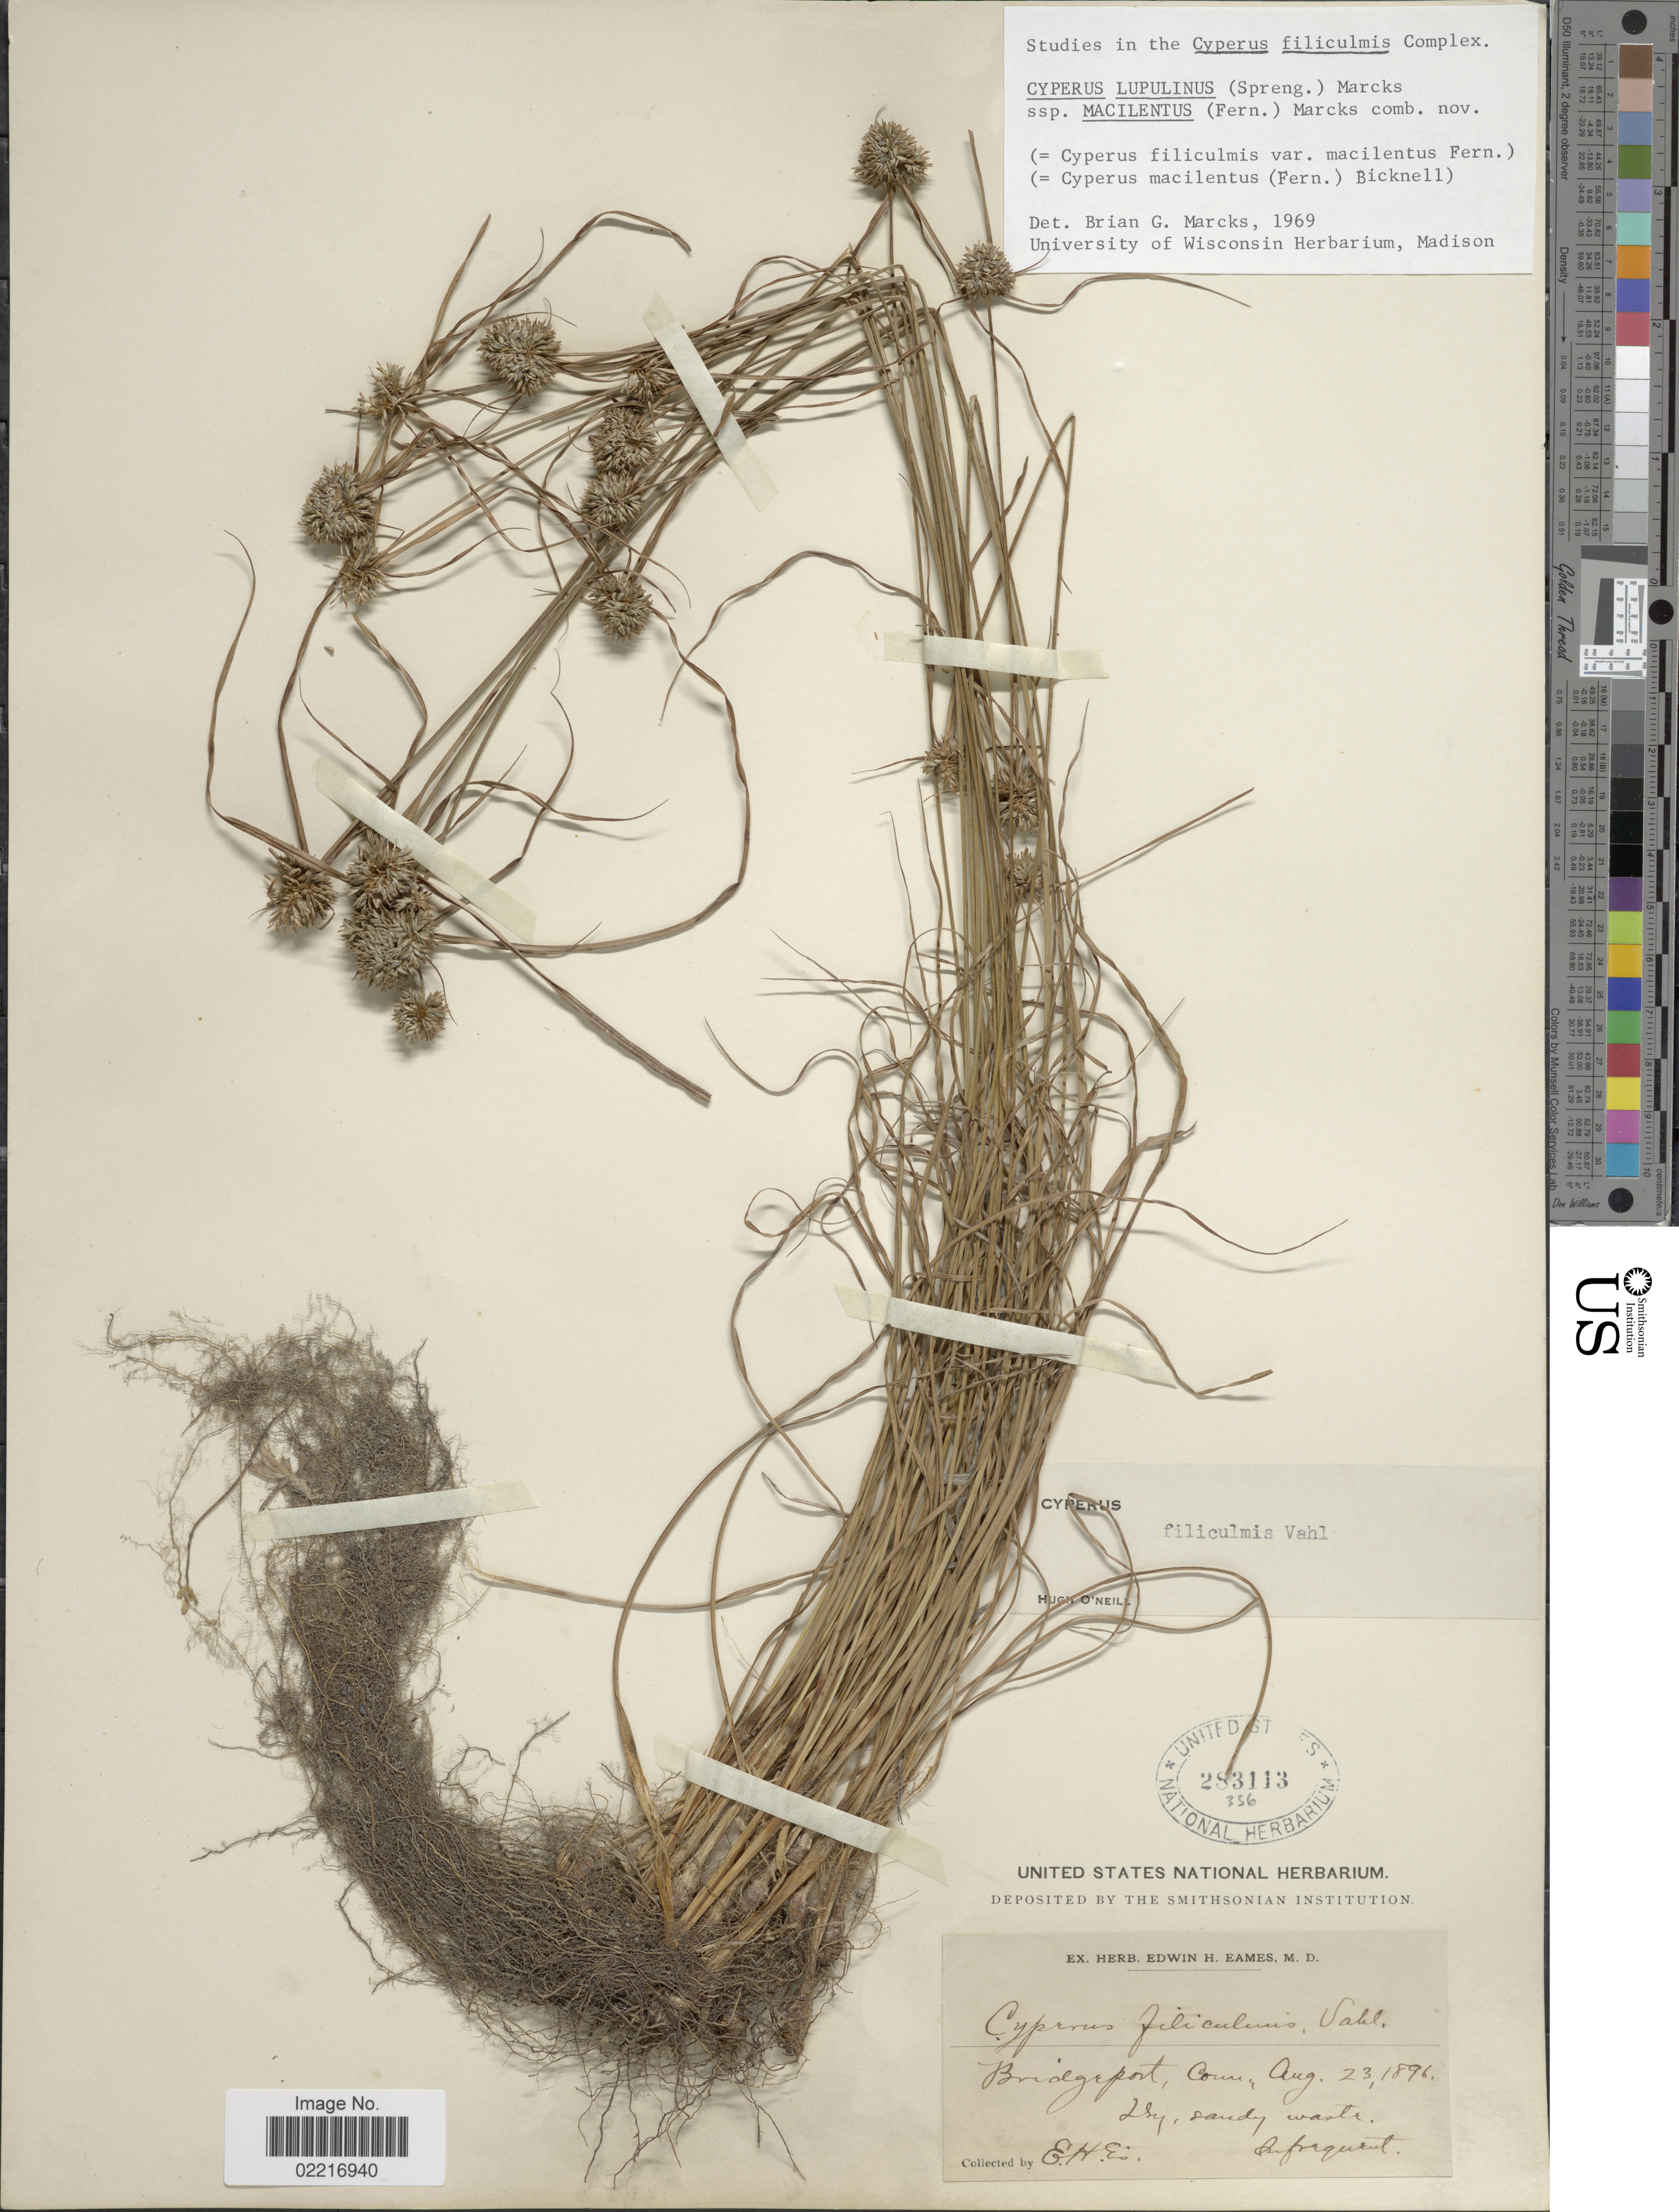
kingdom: Plantae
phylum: Tracheophyta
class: Liliopsida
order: Poales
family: Cyperaceae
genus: Cyperus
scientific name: Cyperus lupulinus subsp. macilentus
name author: (Fernald) Marcks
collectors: E. H. Eames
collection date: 1896-08-23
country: United States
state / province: Connecticut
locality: Bridgeport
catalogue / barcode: US 283113